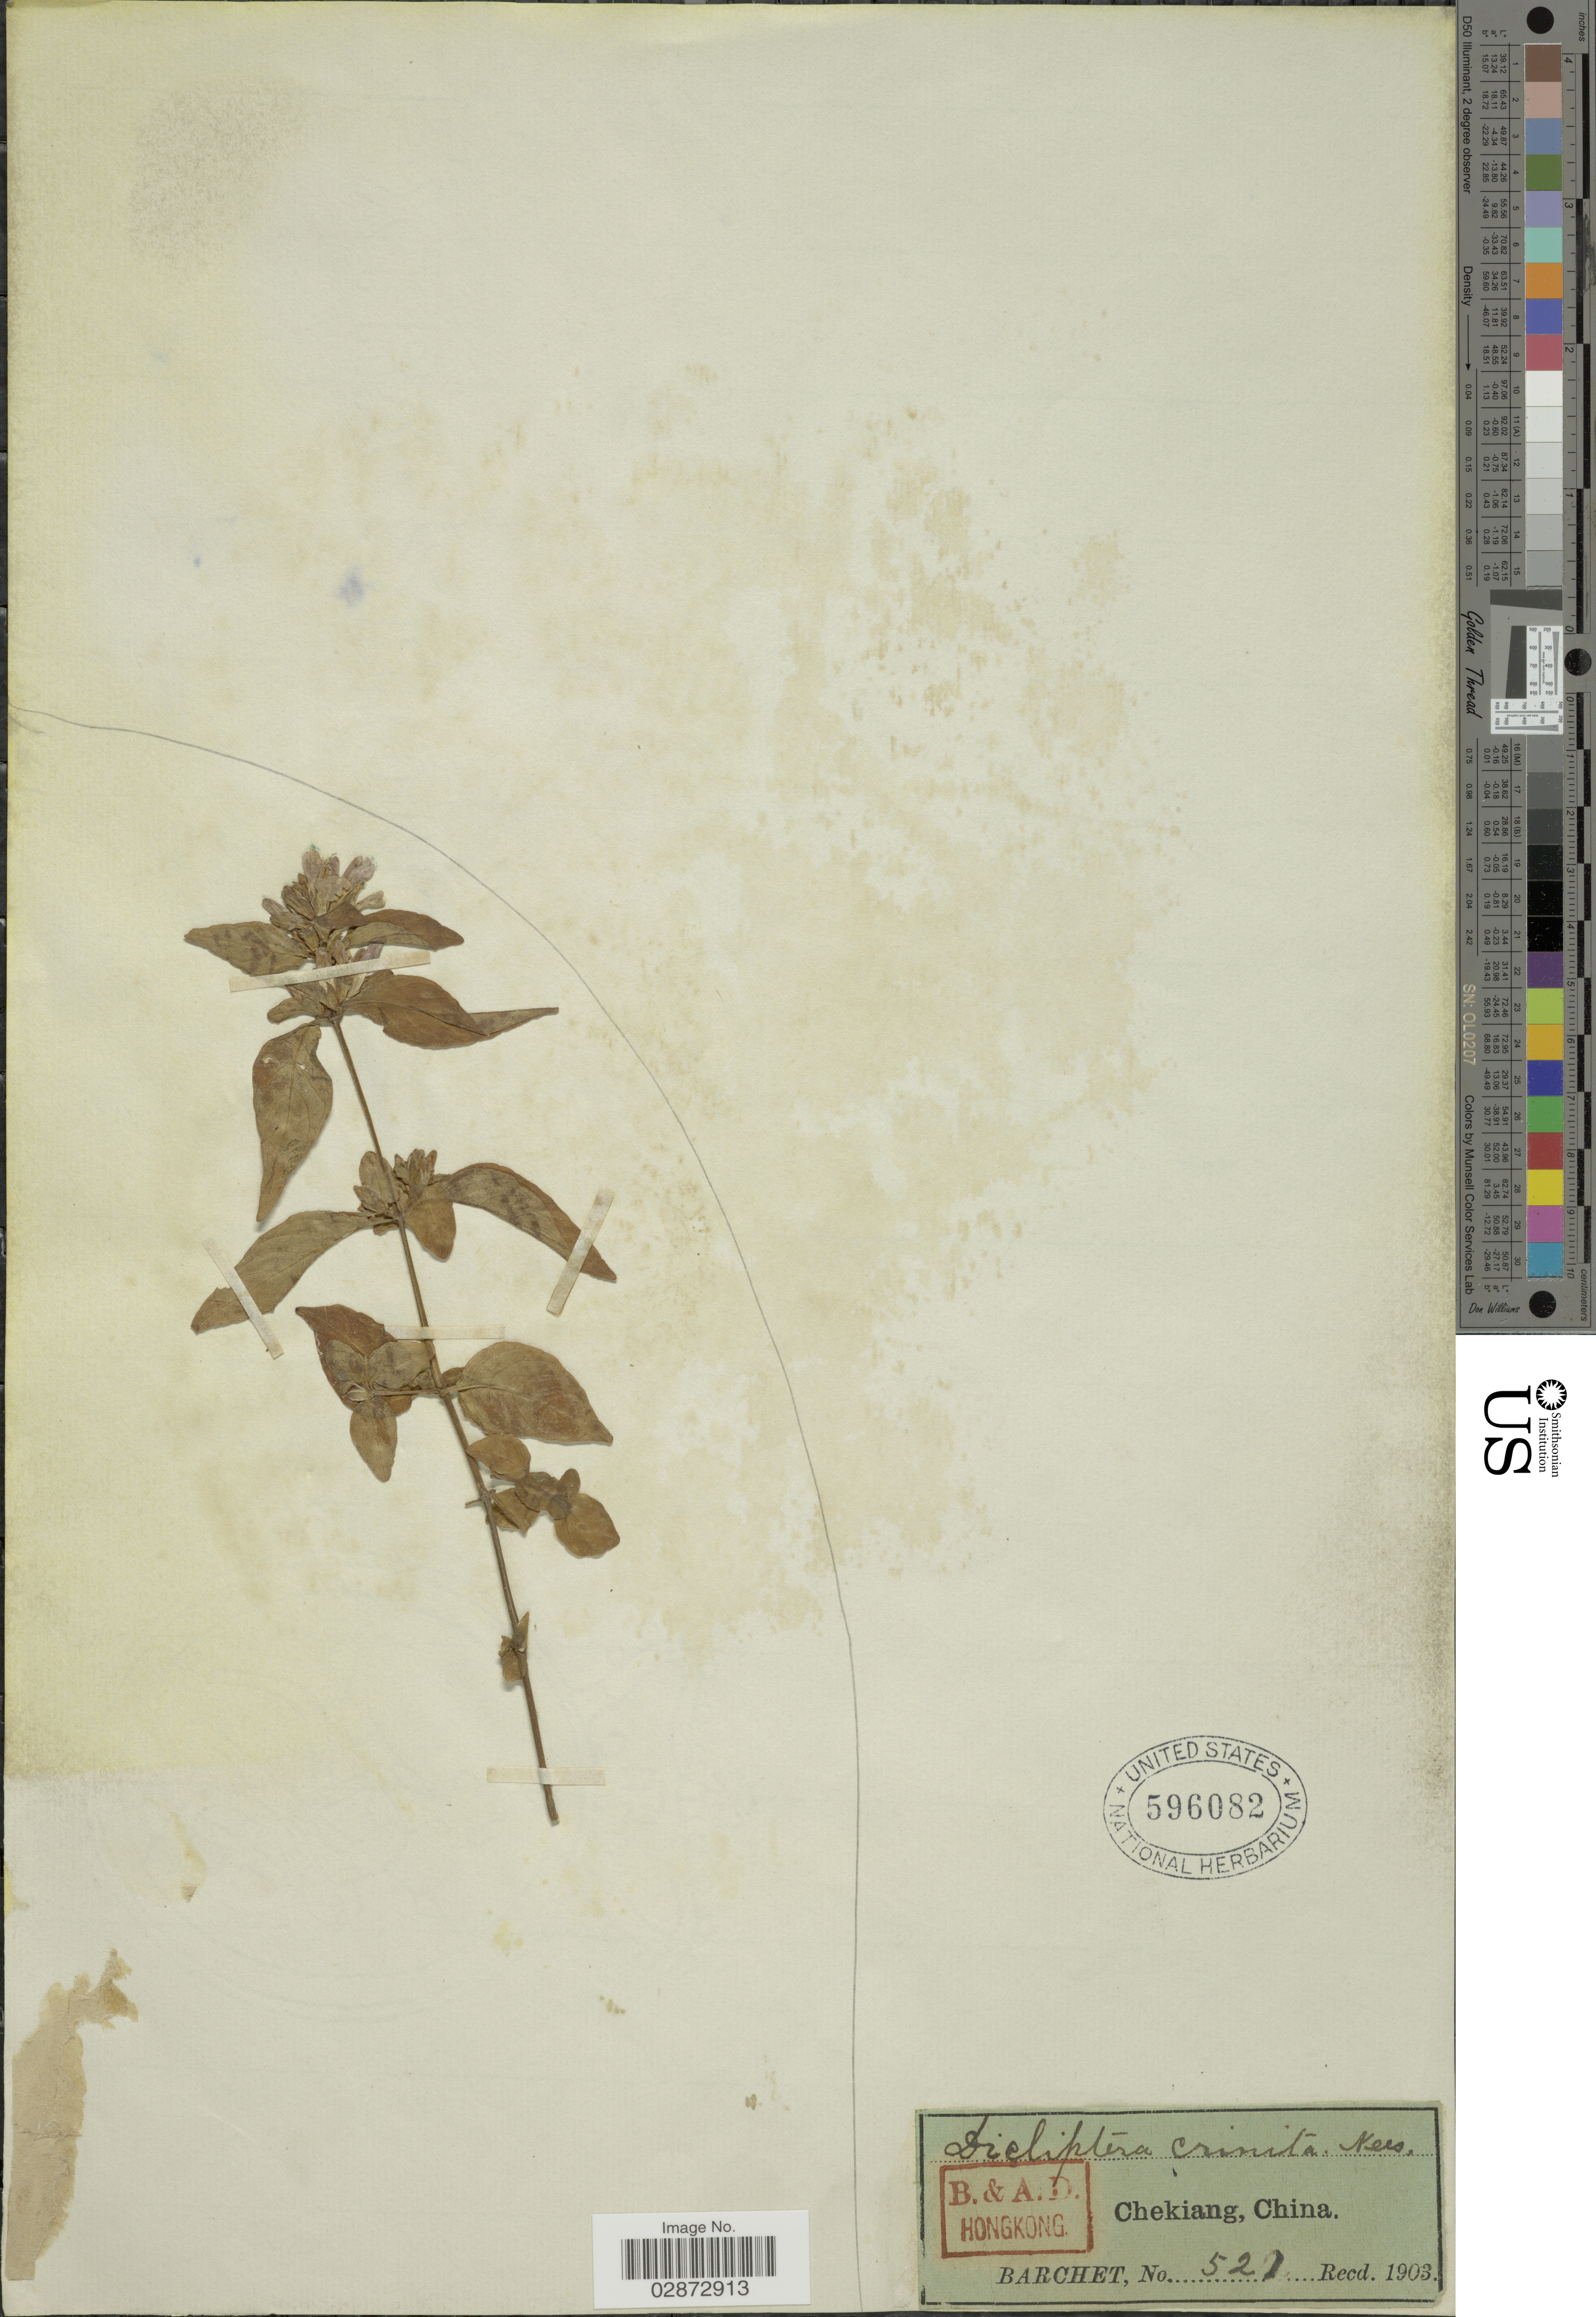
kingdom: Plantae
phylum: Tracheophyta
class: Magnoliopsida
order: Lamiales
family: Acanthaceae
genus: Dicliptera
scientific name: Dicliptera chinensis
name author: (L.) Juss.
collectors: S. P. Barchet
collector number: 521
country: China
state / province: Zhejiang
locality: Chekiang.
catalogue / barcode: US 596082